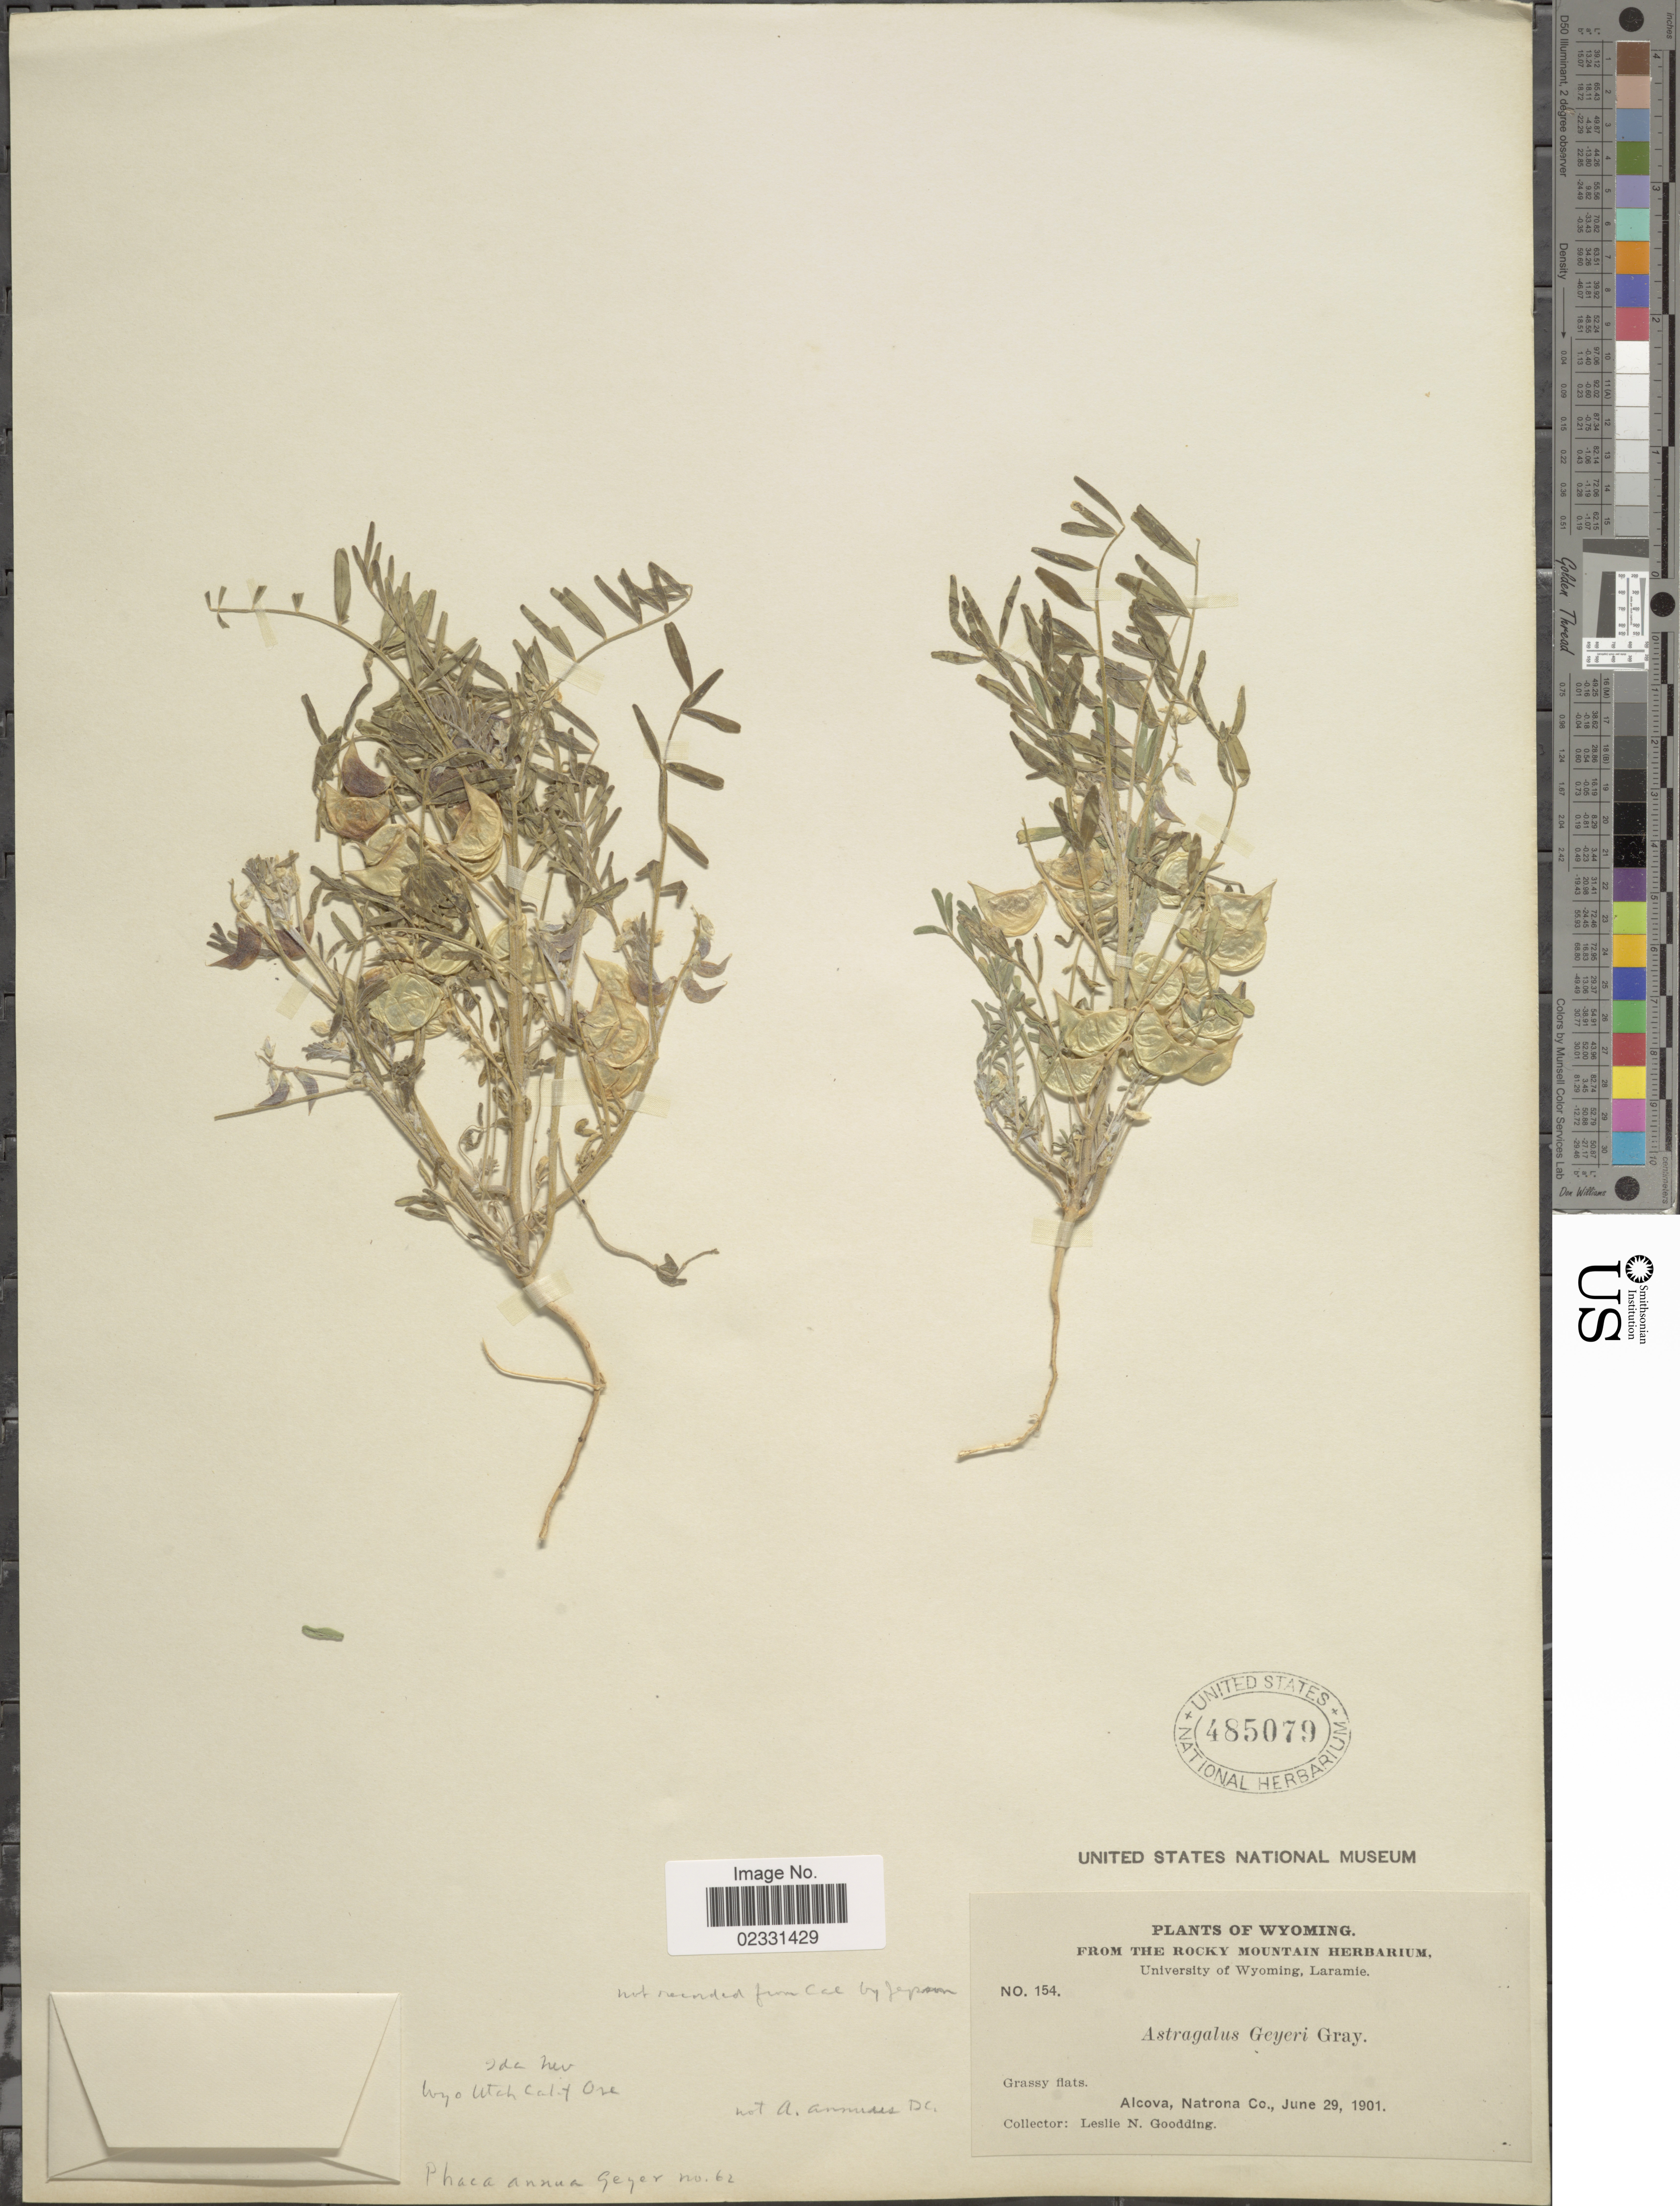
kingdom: Plantae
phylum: Tracheophyta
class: Magnoliopsida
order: Fabales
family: Fabaceae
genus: Astragalus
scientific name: Astragalus geyeri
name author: A. Gray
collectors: L. N. Goodding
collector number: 154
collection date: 1901-06-29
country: United States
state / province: Wyoming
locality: Alcova, Natrona Co.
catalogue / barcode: US 485079